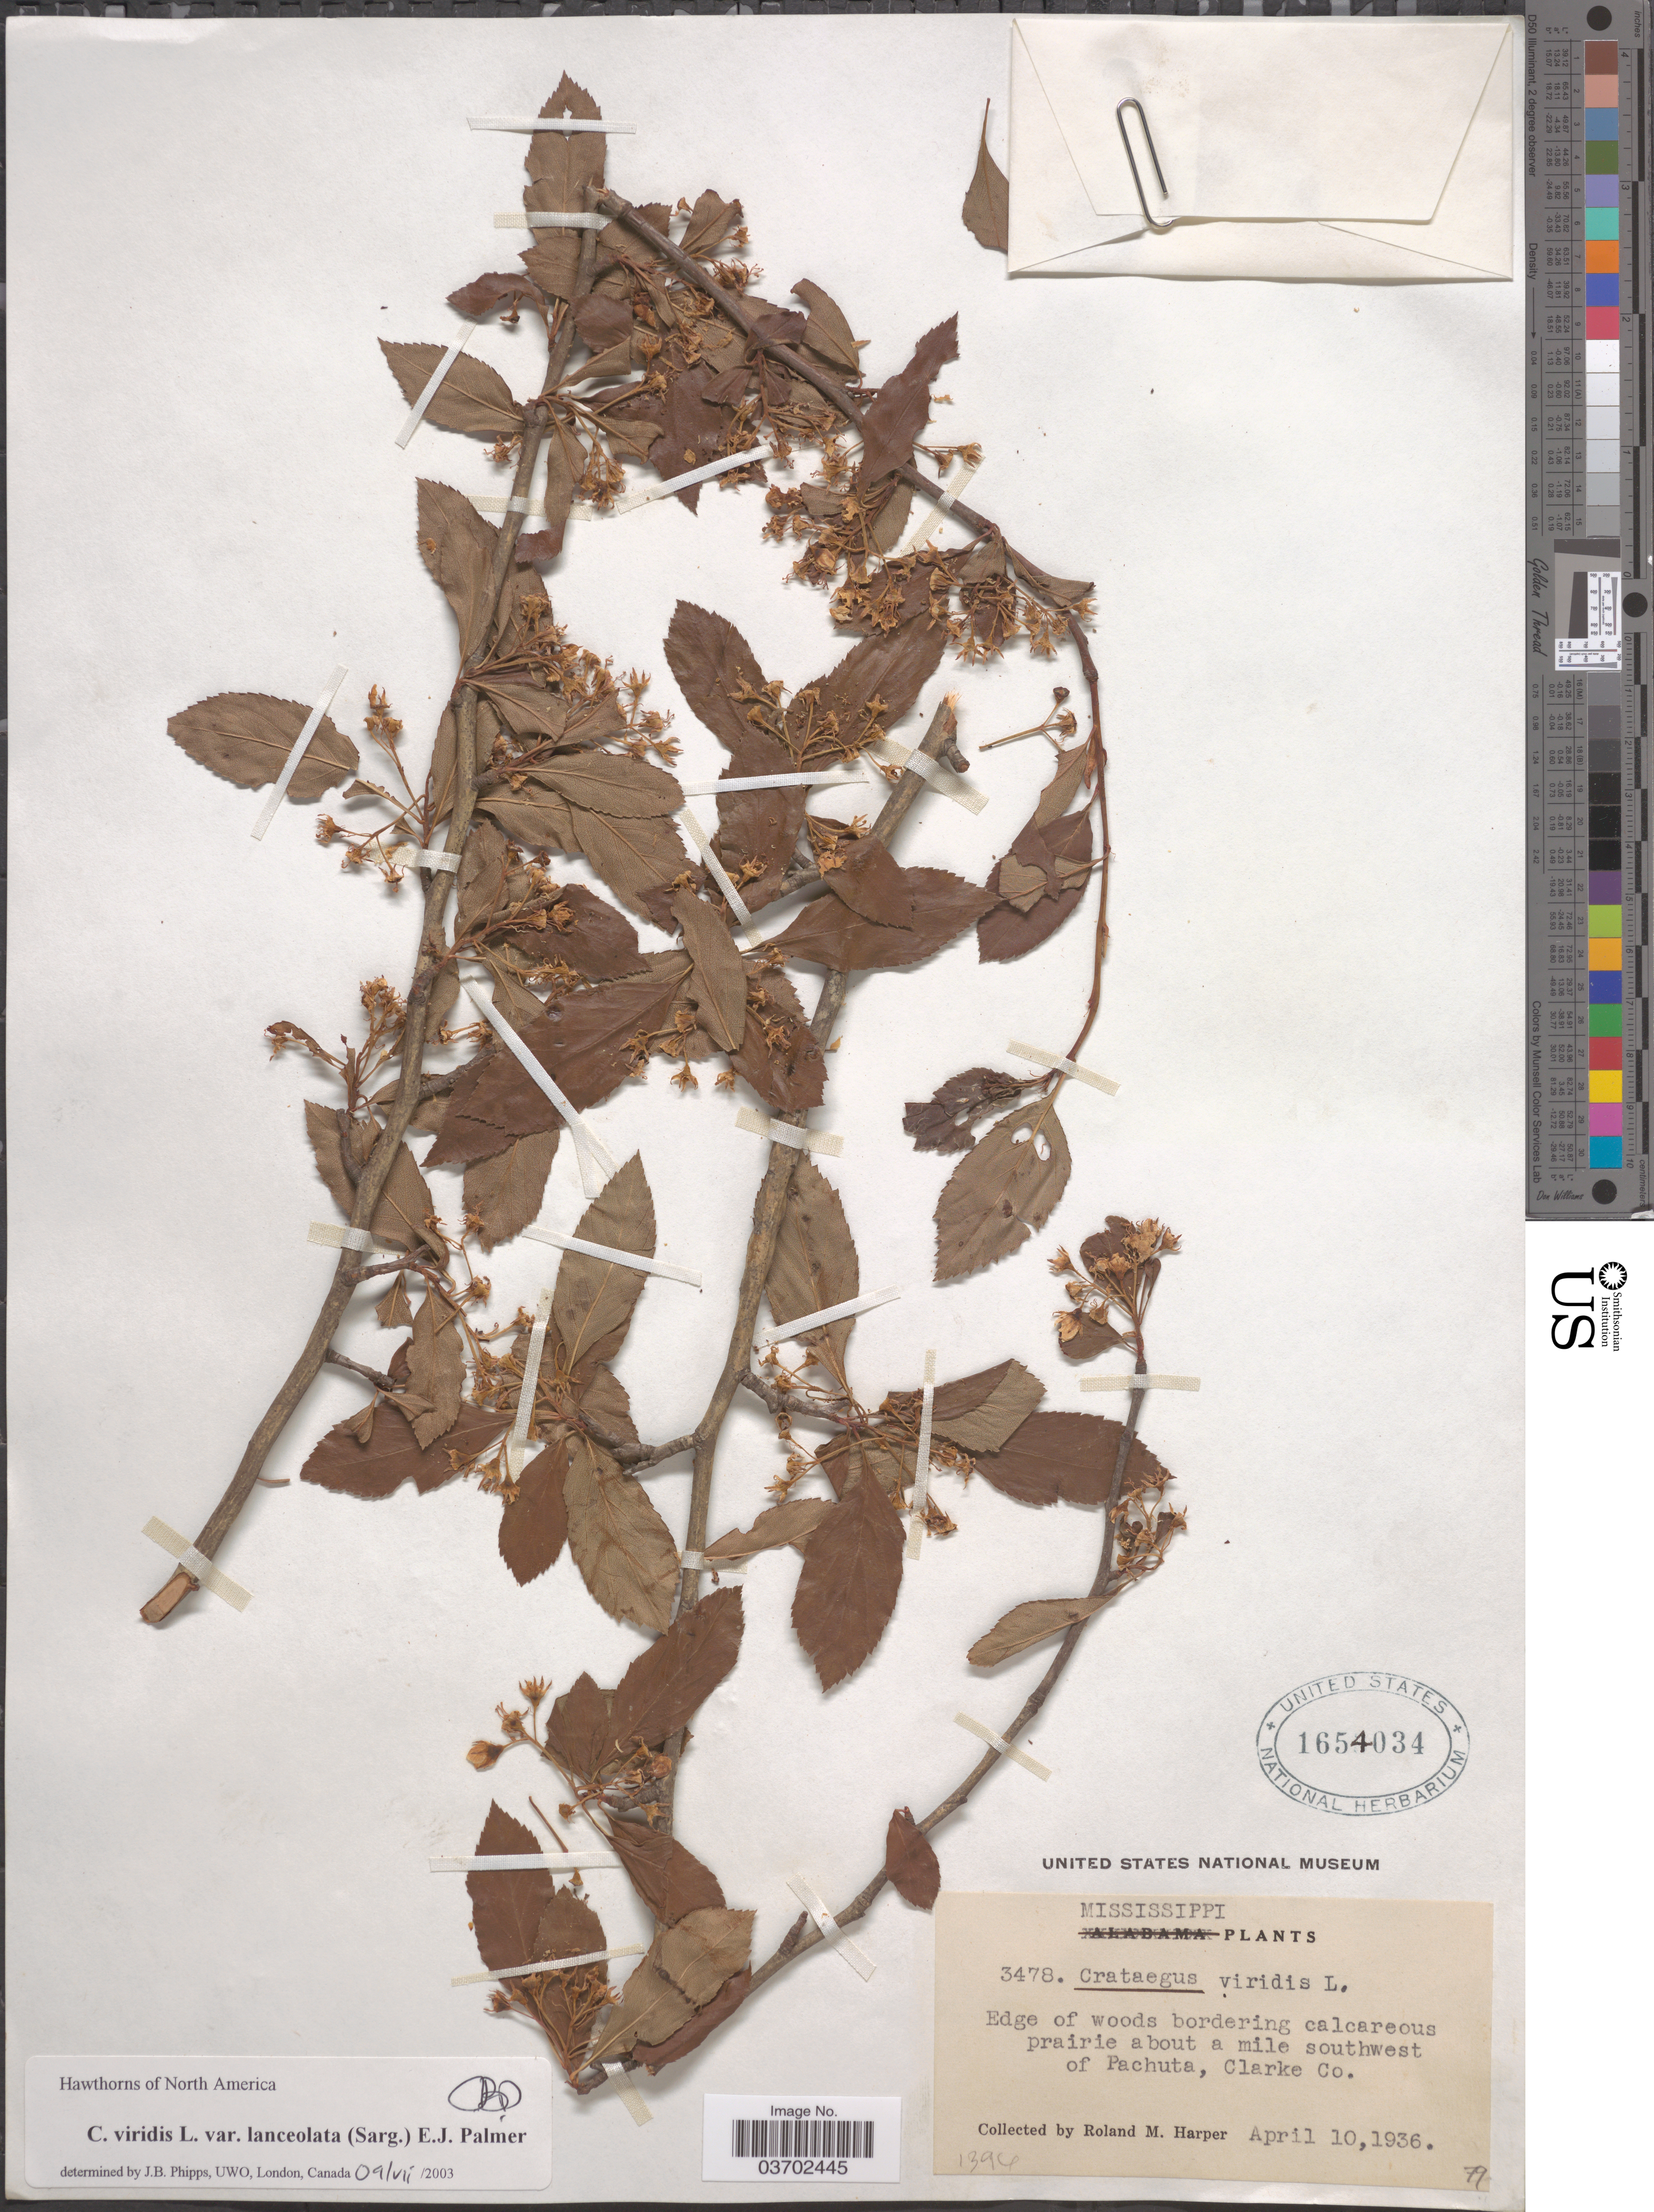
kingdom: Plantae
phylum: Tracheophyta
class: Magnoliopsida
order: Rosales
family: Rosaceae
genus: Crataegus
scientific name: Crataegus viridis var. lanceolata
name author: (Sarg.) E.J. Palmer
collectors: R. M. Harper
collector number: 3478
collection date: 1936-04-10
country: United States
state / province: Mississippi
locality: Edge of woods bordering calcareous prairie about a mile southwest of Pachuta, Clarke Co.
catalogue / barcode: US 1654034